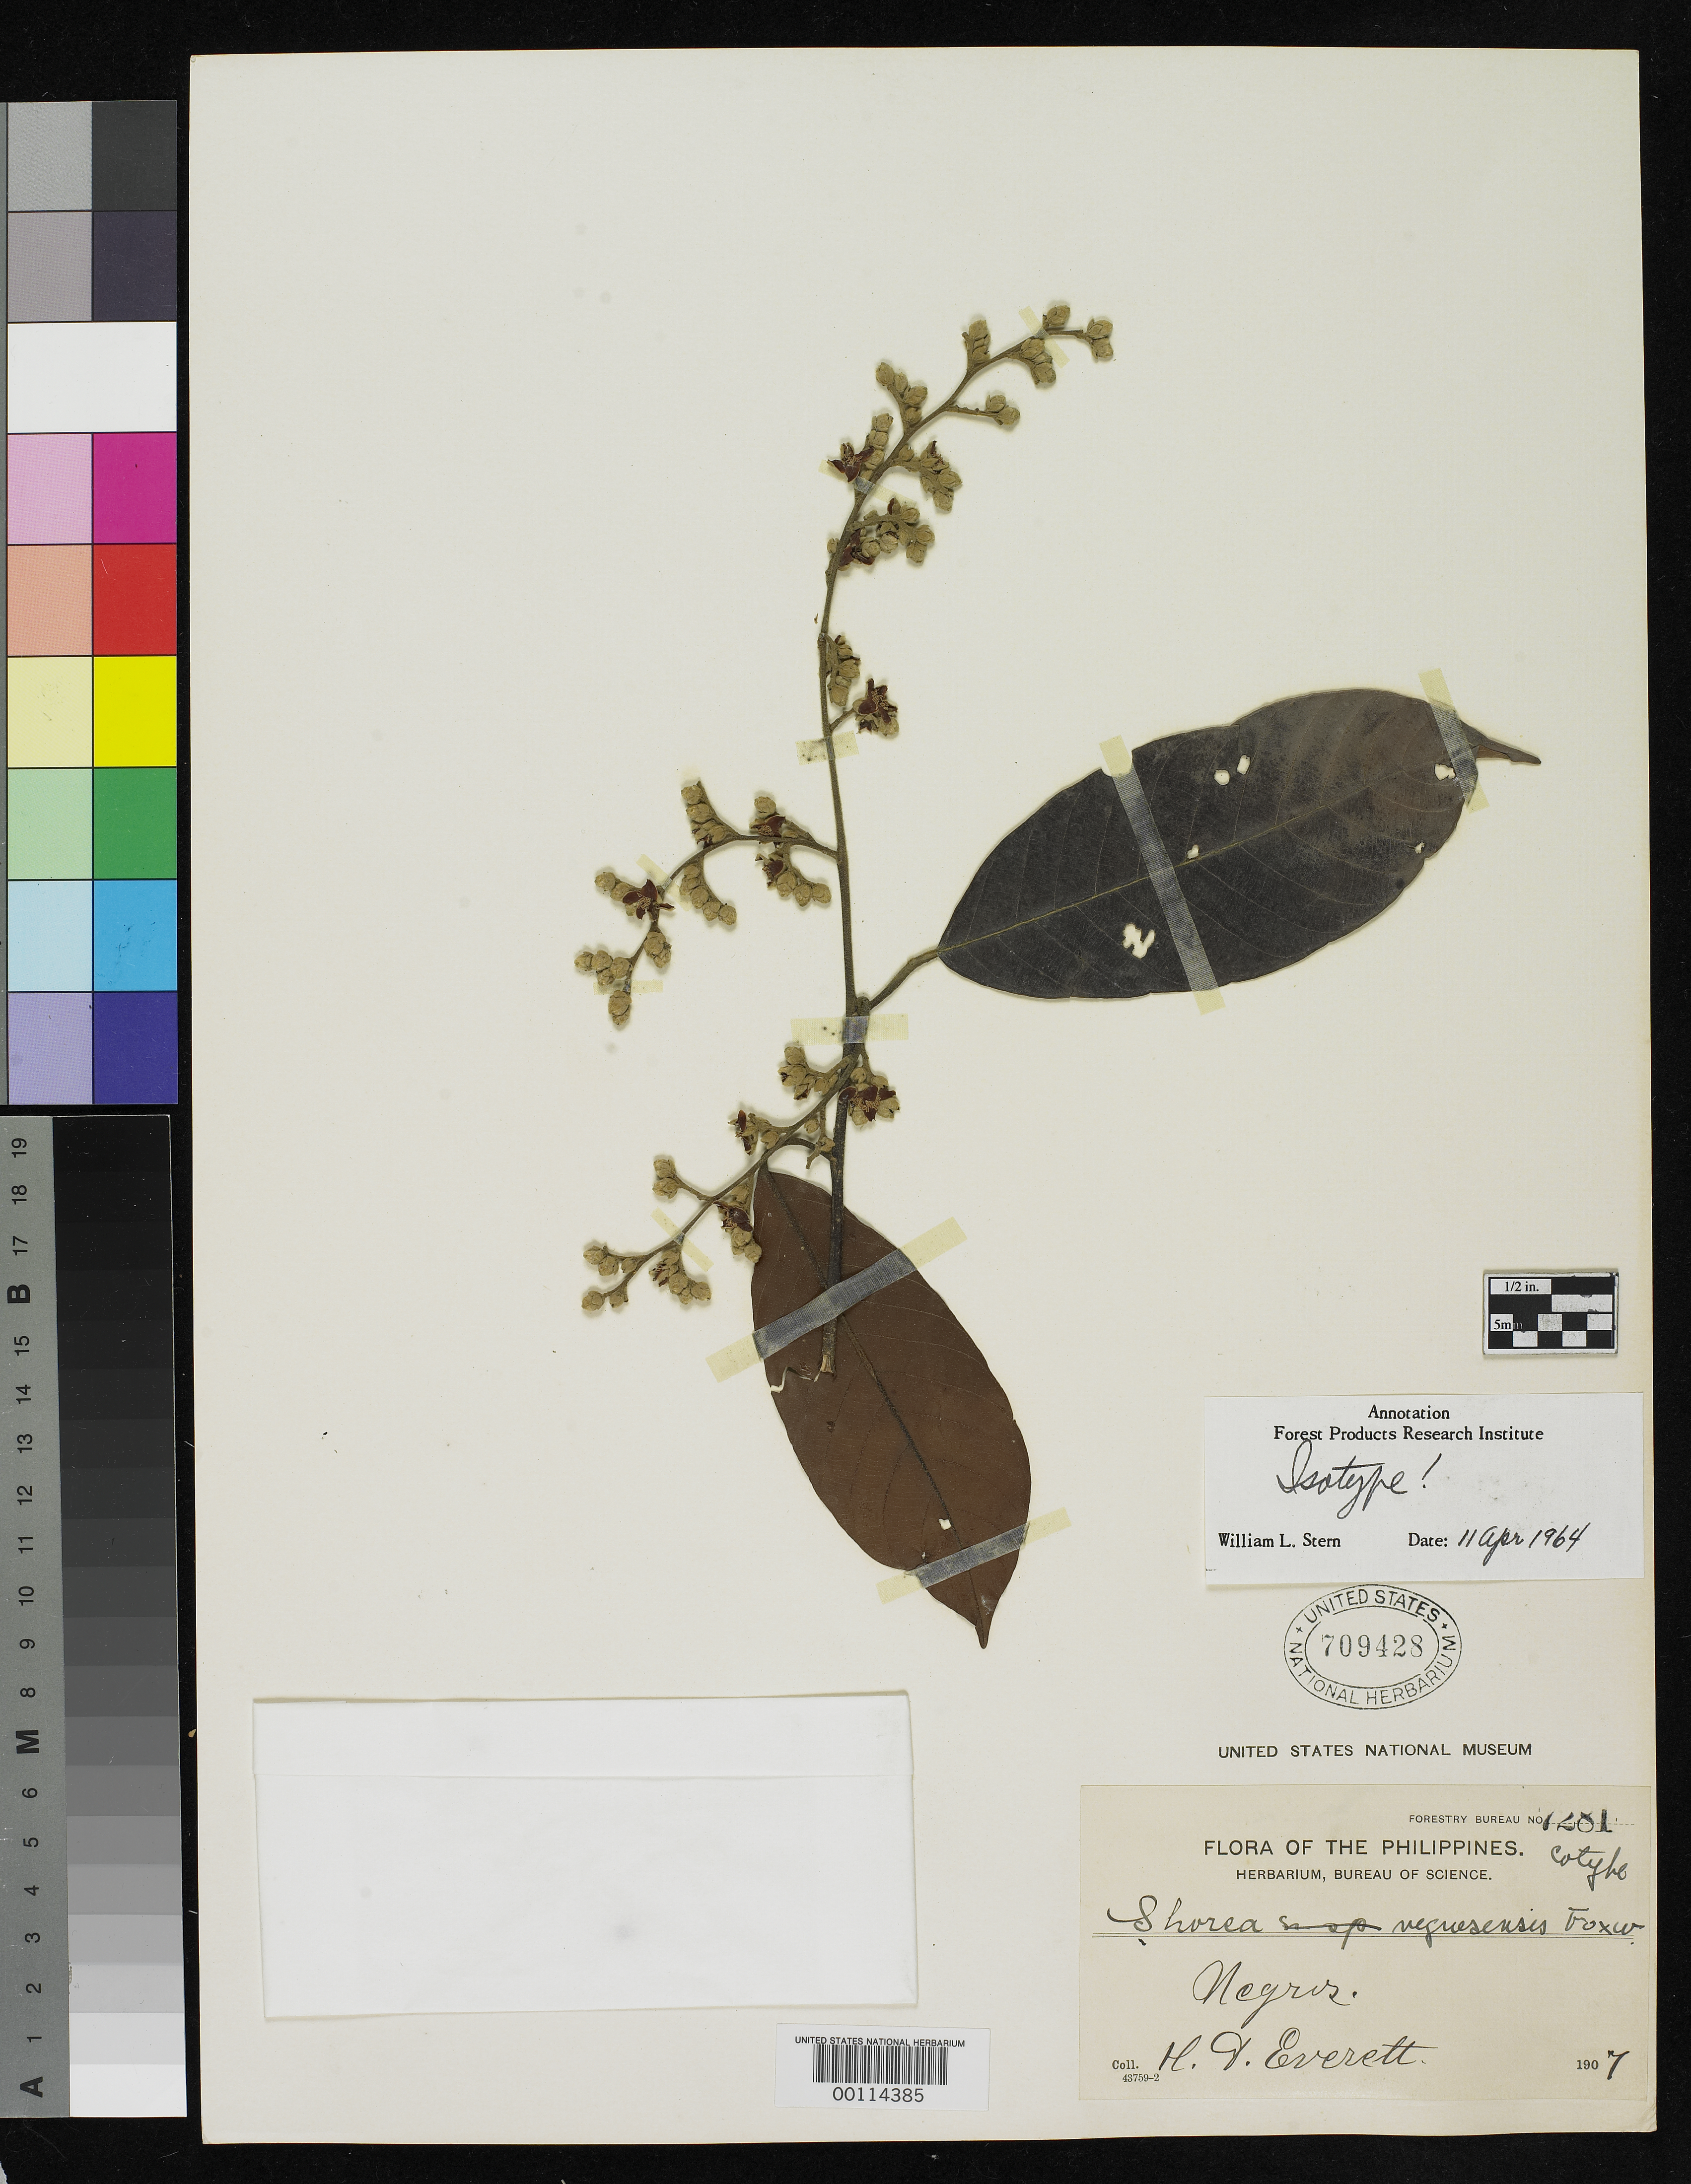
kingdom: Plantae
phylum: Tracheophyta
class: Magnoliopsida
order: Malvales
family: Dipterocarpaceae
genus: Shorea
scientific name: Shorea negrosensis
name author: Foxw.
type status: Isotype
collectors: H. Everett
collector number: For. Bur. 7281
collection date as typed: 1907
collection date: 1907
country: Philippines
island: Negros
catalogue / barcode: US 709428